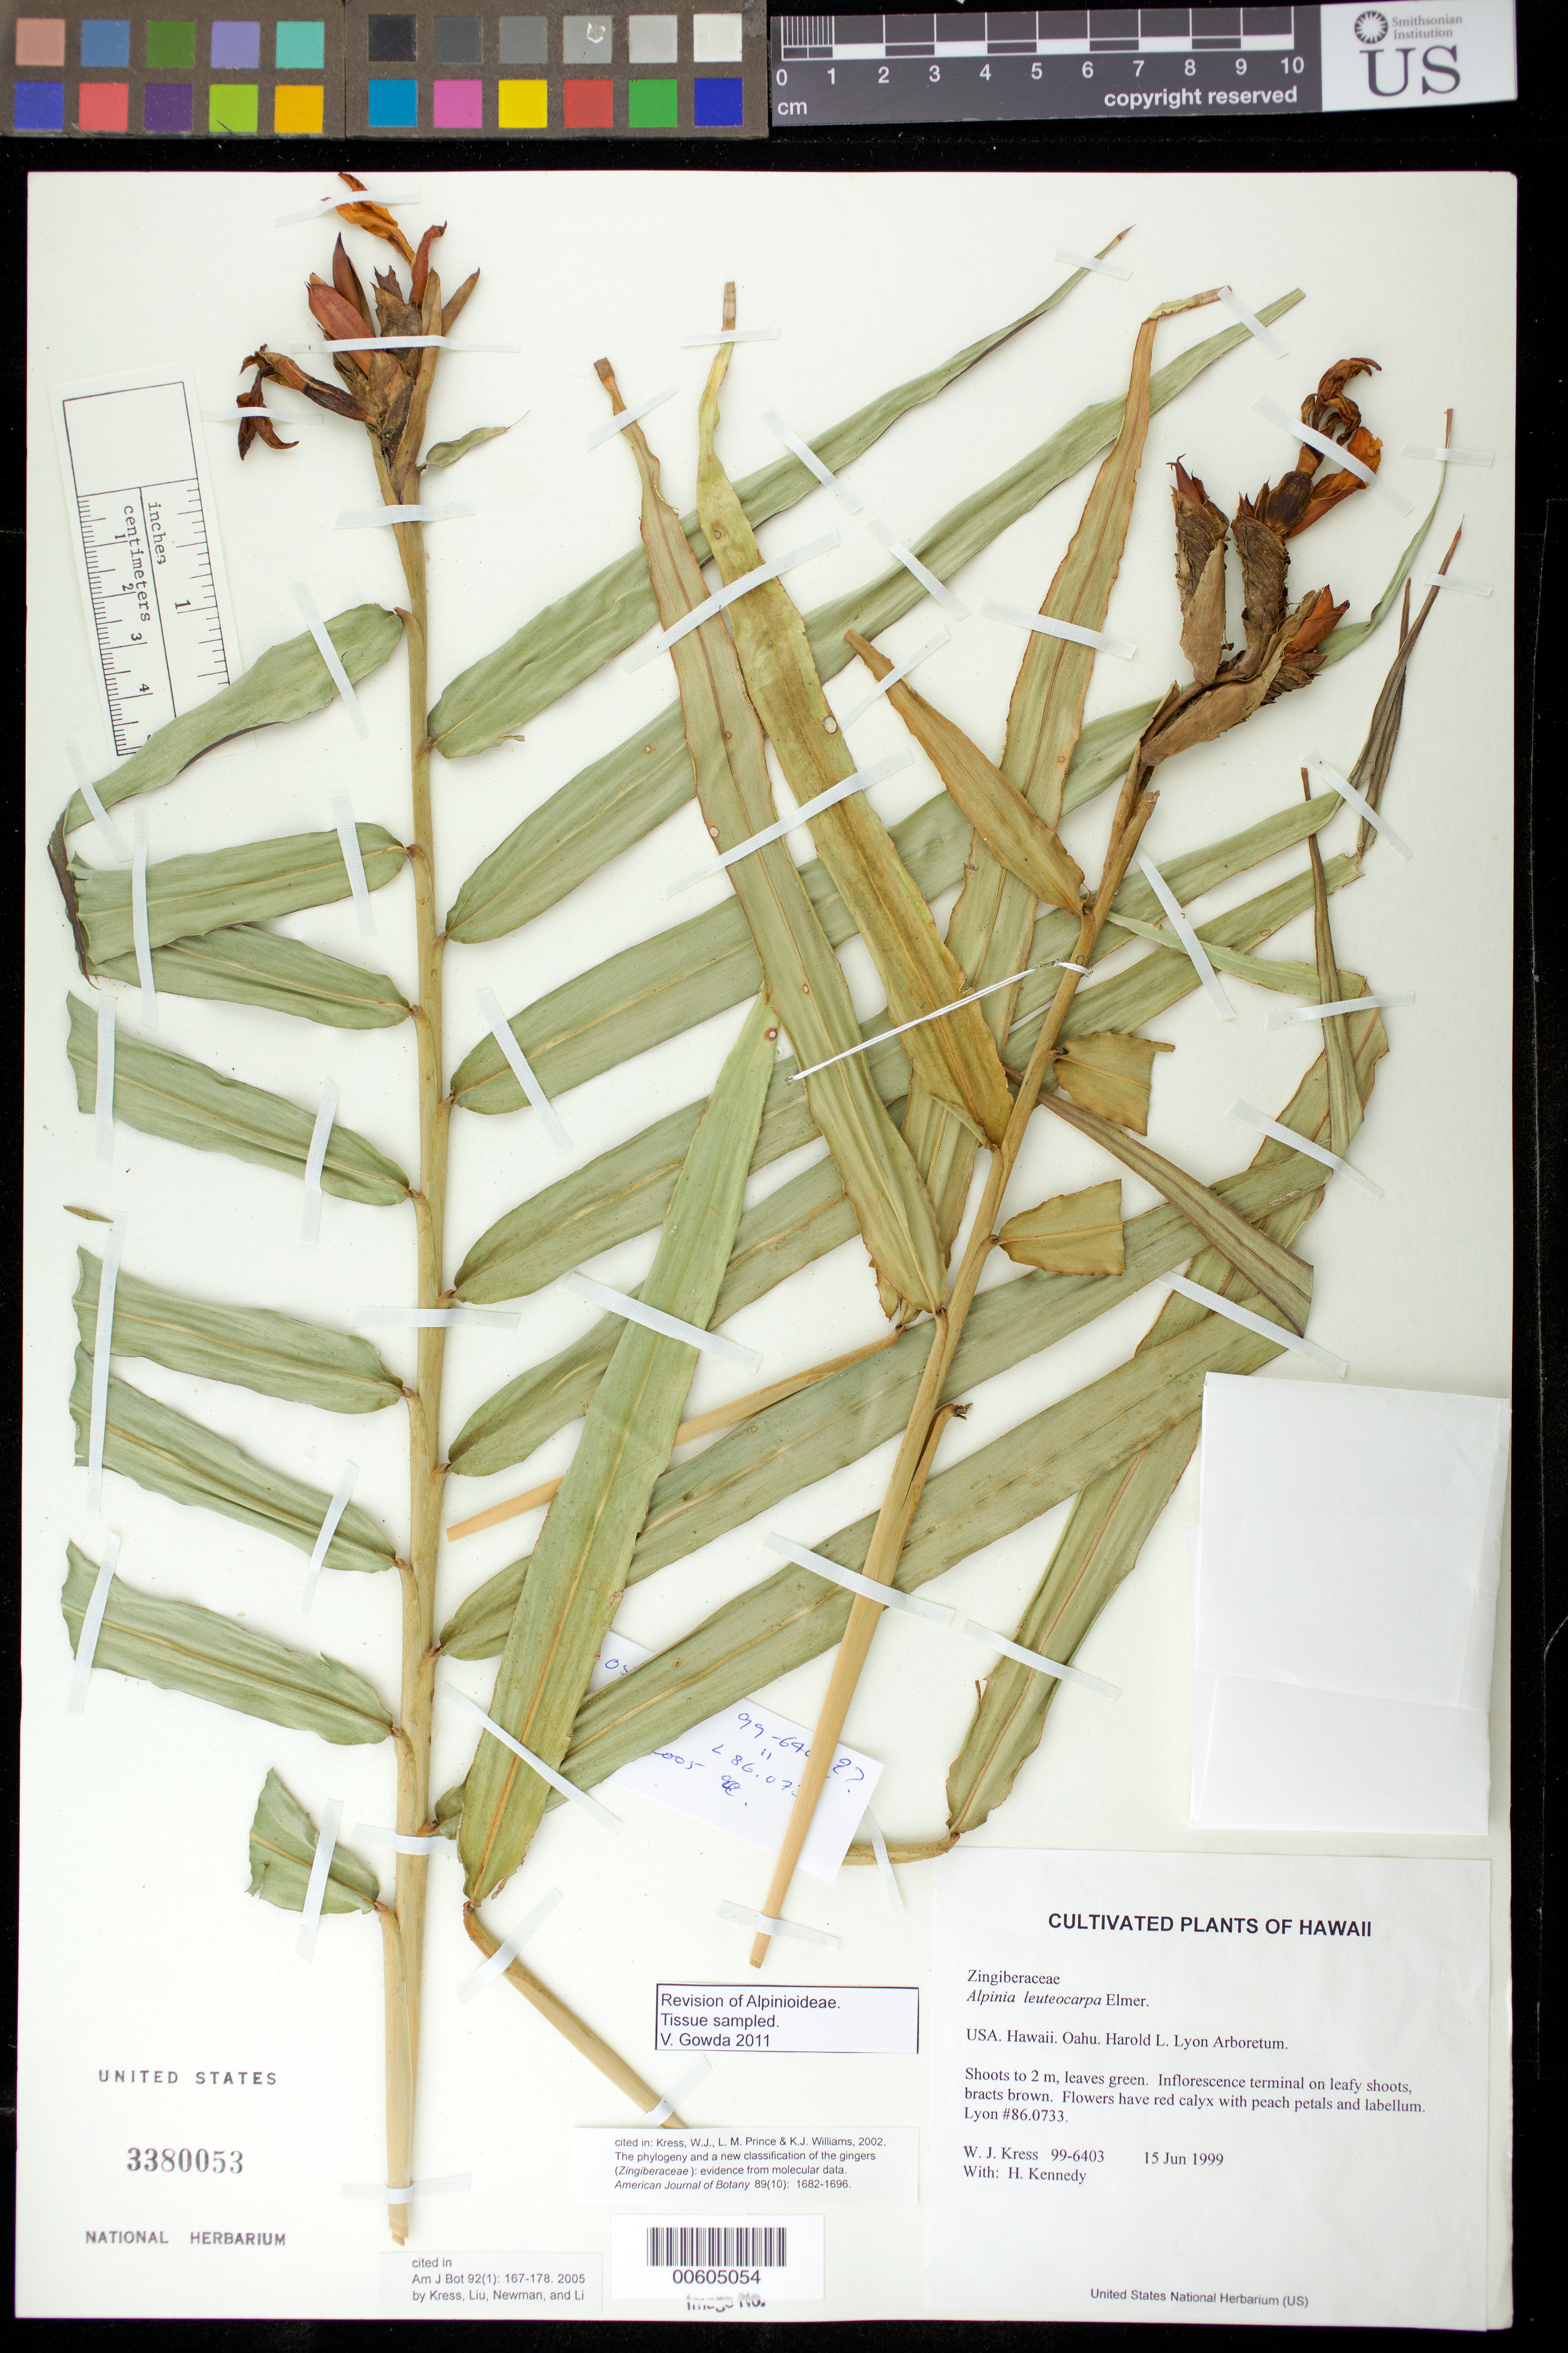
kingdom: Plantae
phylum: Tracheophyta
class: Liliopsida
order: Zingiberales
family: Zingiberaceae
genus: Alpinia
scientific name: Alpinia luteocarpa Elmer, nom. inval.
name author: Elmer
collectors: W. J. Kress & H. Kennedy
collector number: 99-6403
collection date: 1999-06-15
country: United States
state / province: Hawaii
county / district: Honolulu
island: Oahu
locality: Harold L. Lyon Arboretum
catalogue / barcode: US 3380053